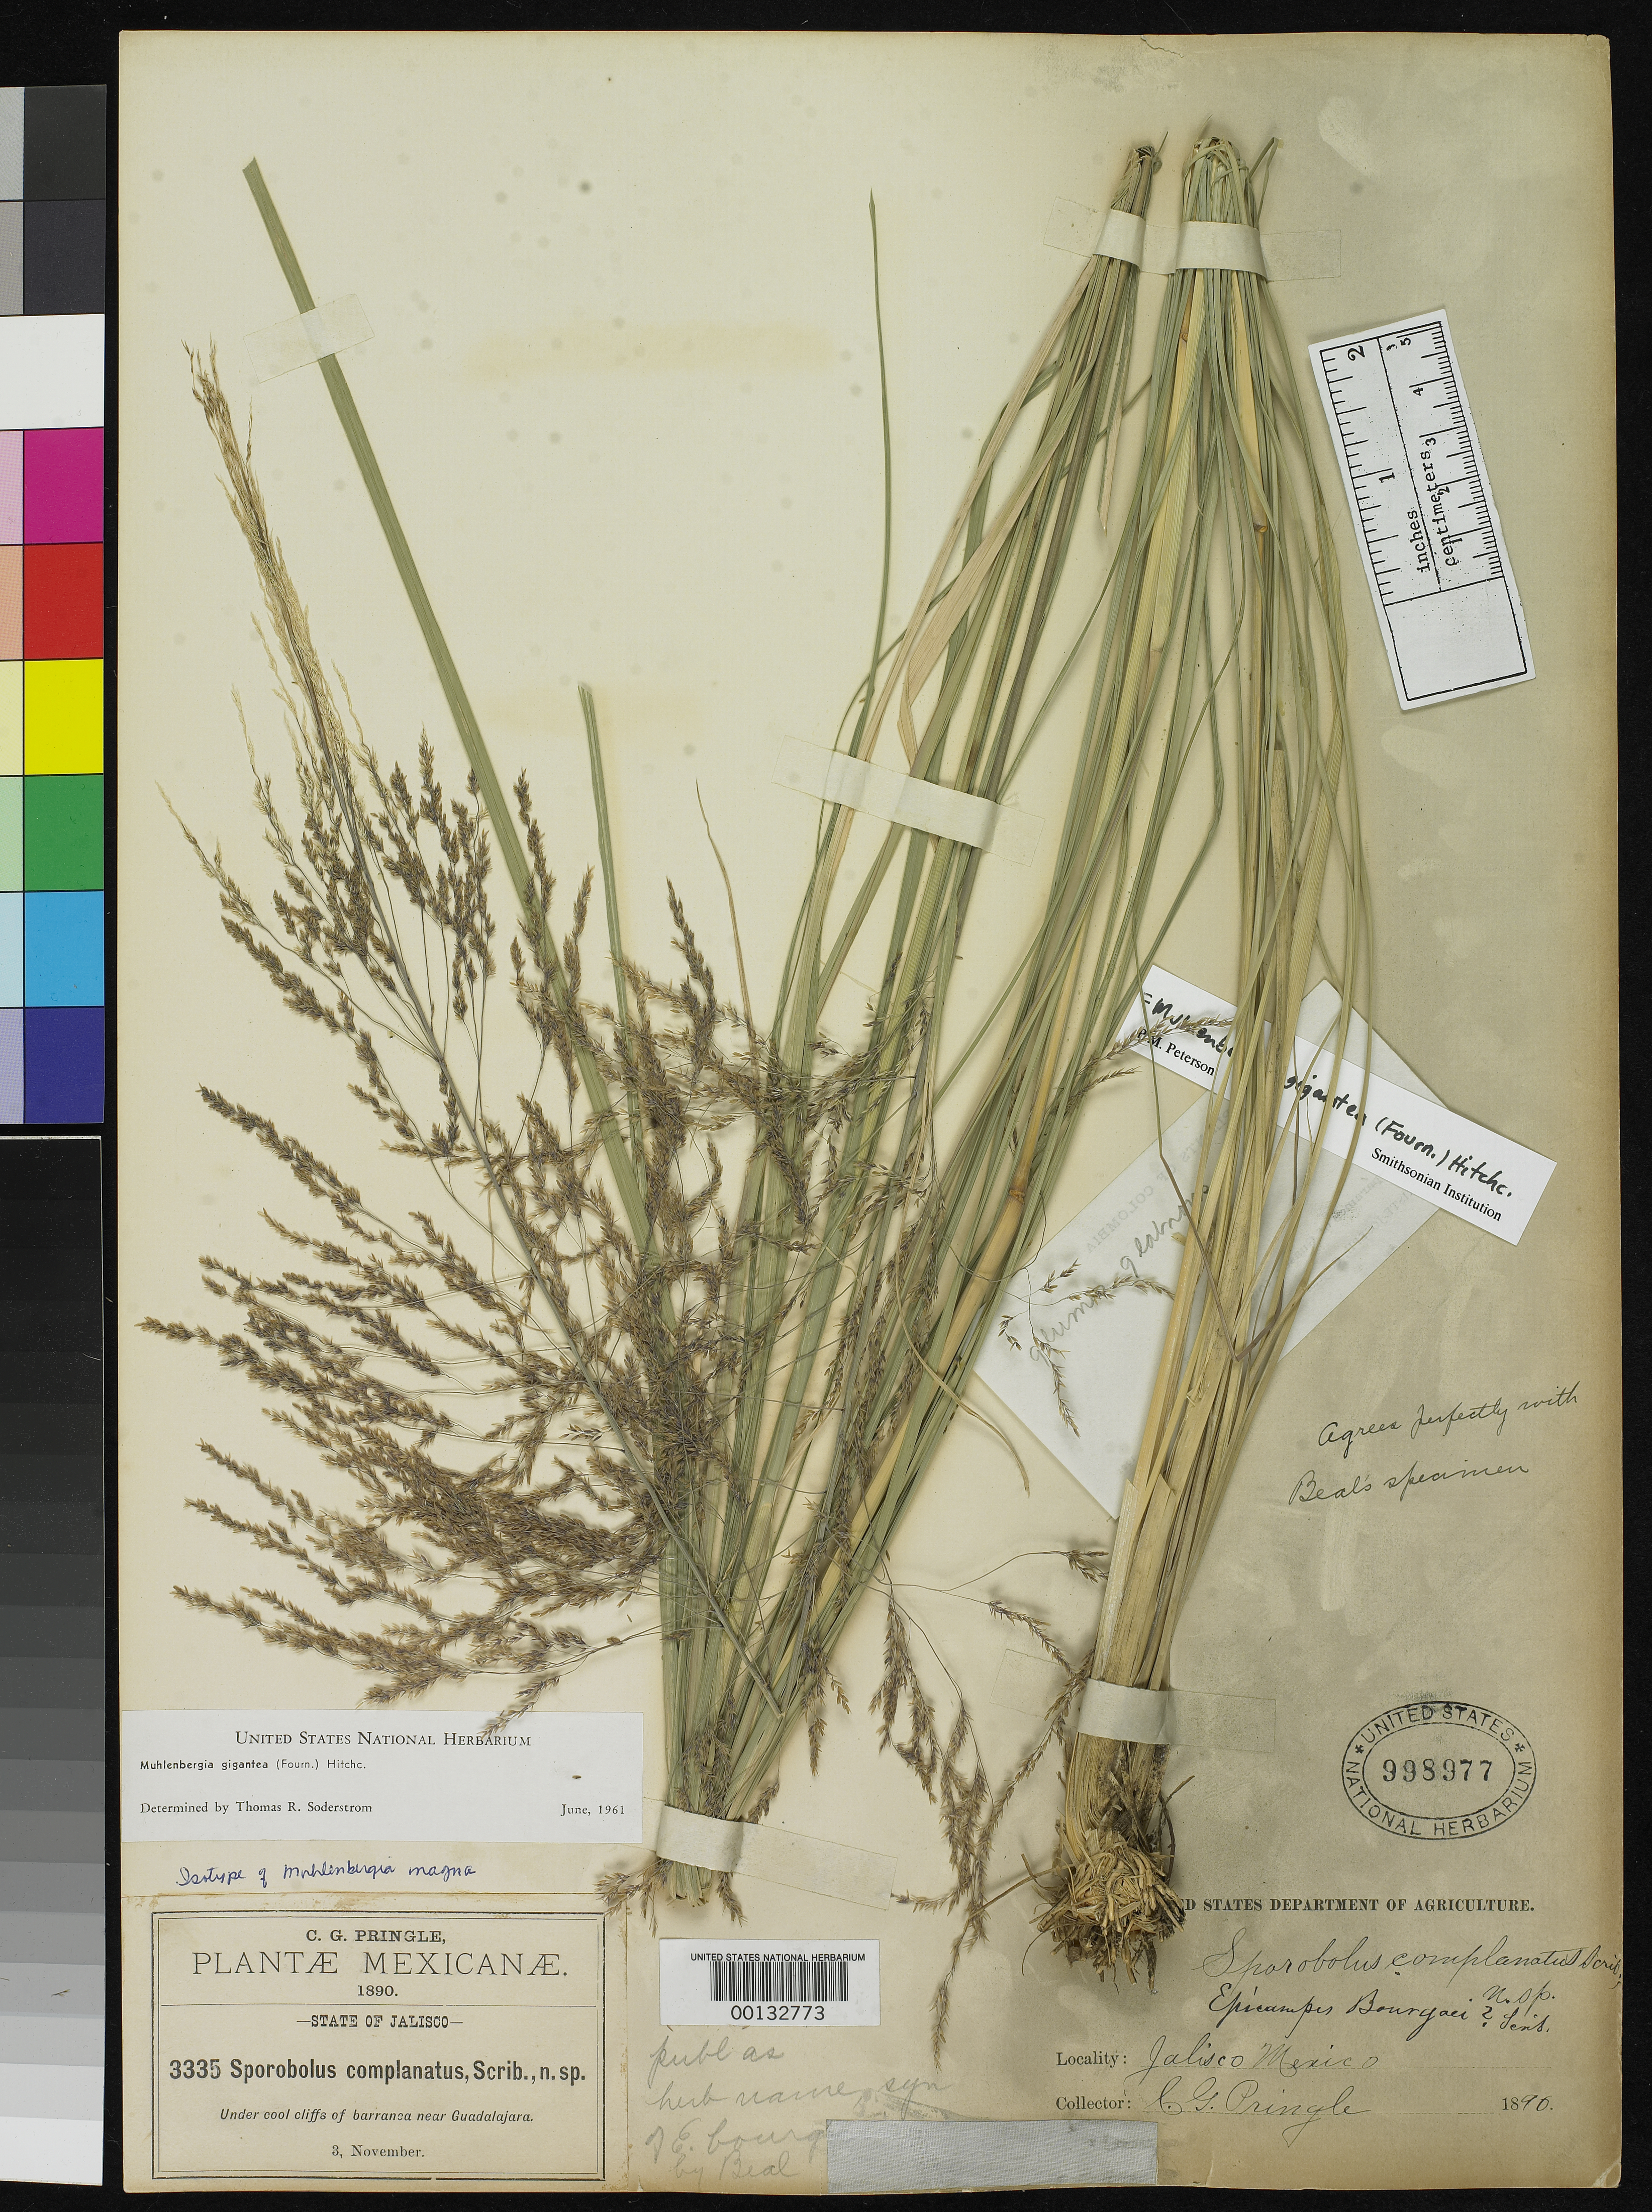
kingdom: Plantae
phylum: Tracheophyta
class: Liliopsida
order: Poales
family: Poaceae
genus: Muhlenbergia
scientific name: Muhlenbergia magna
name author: Hitchc.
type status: Isotype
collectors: C. G. Pringle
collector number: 3335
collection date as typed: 03 Nov 1890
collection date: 1890-11-03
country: Mexico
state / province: Jalisco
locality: Barranca near Guadalajara.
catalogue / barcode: US 998977